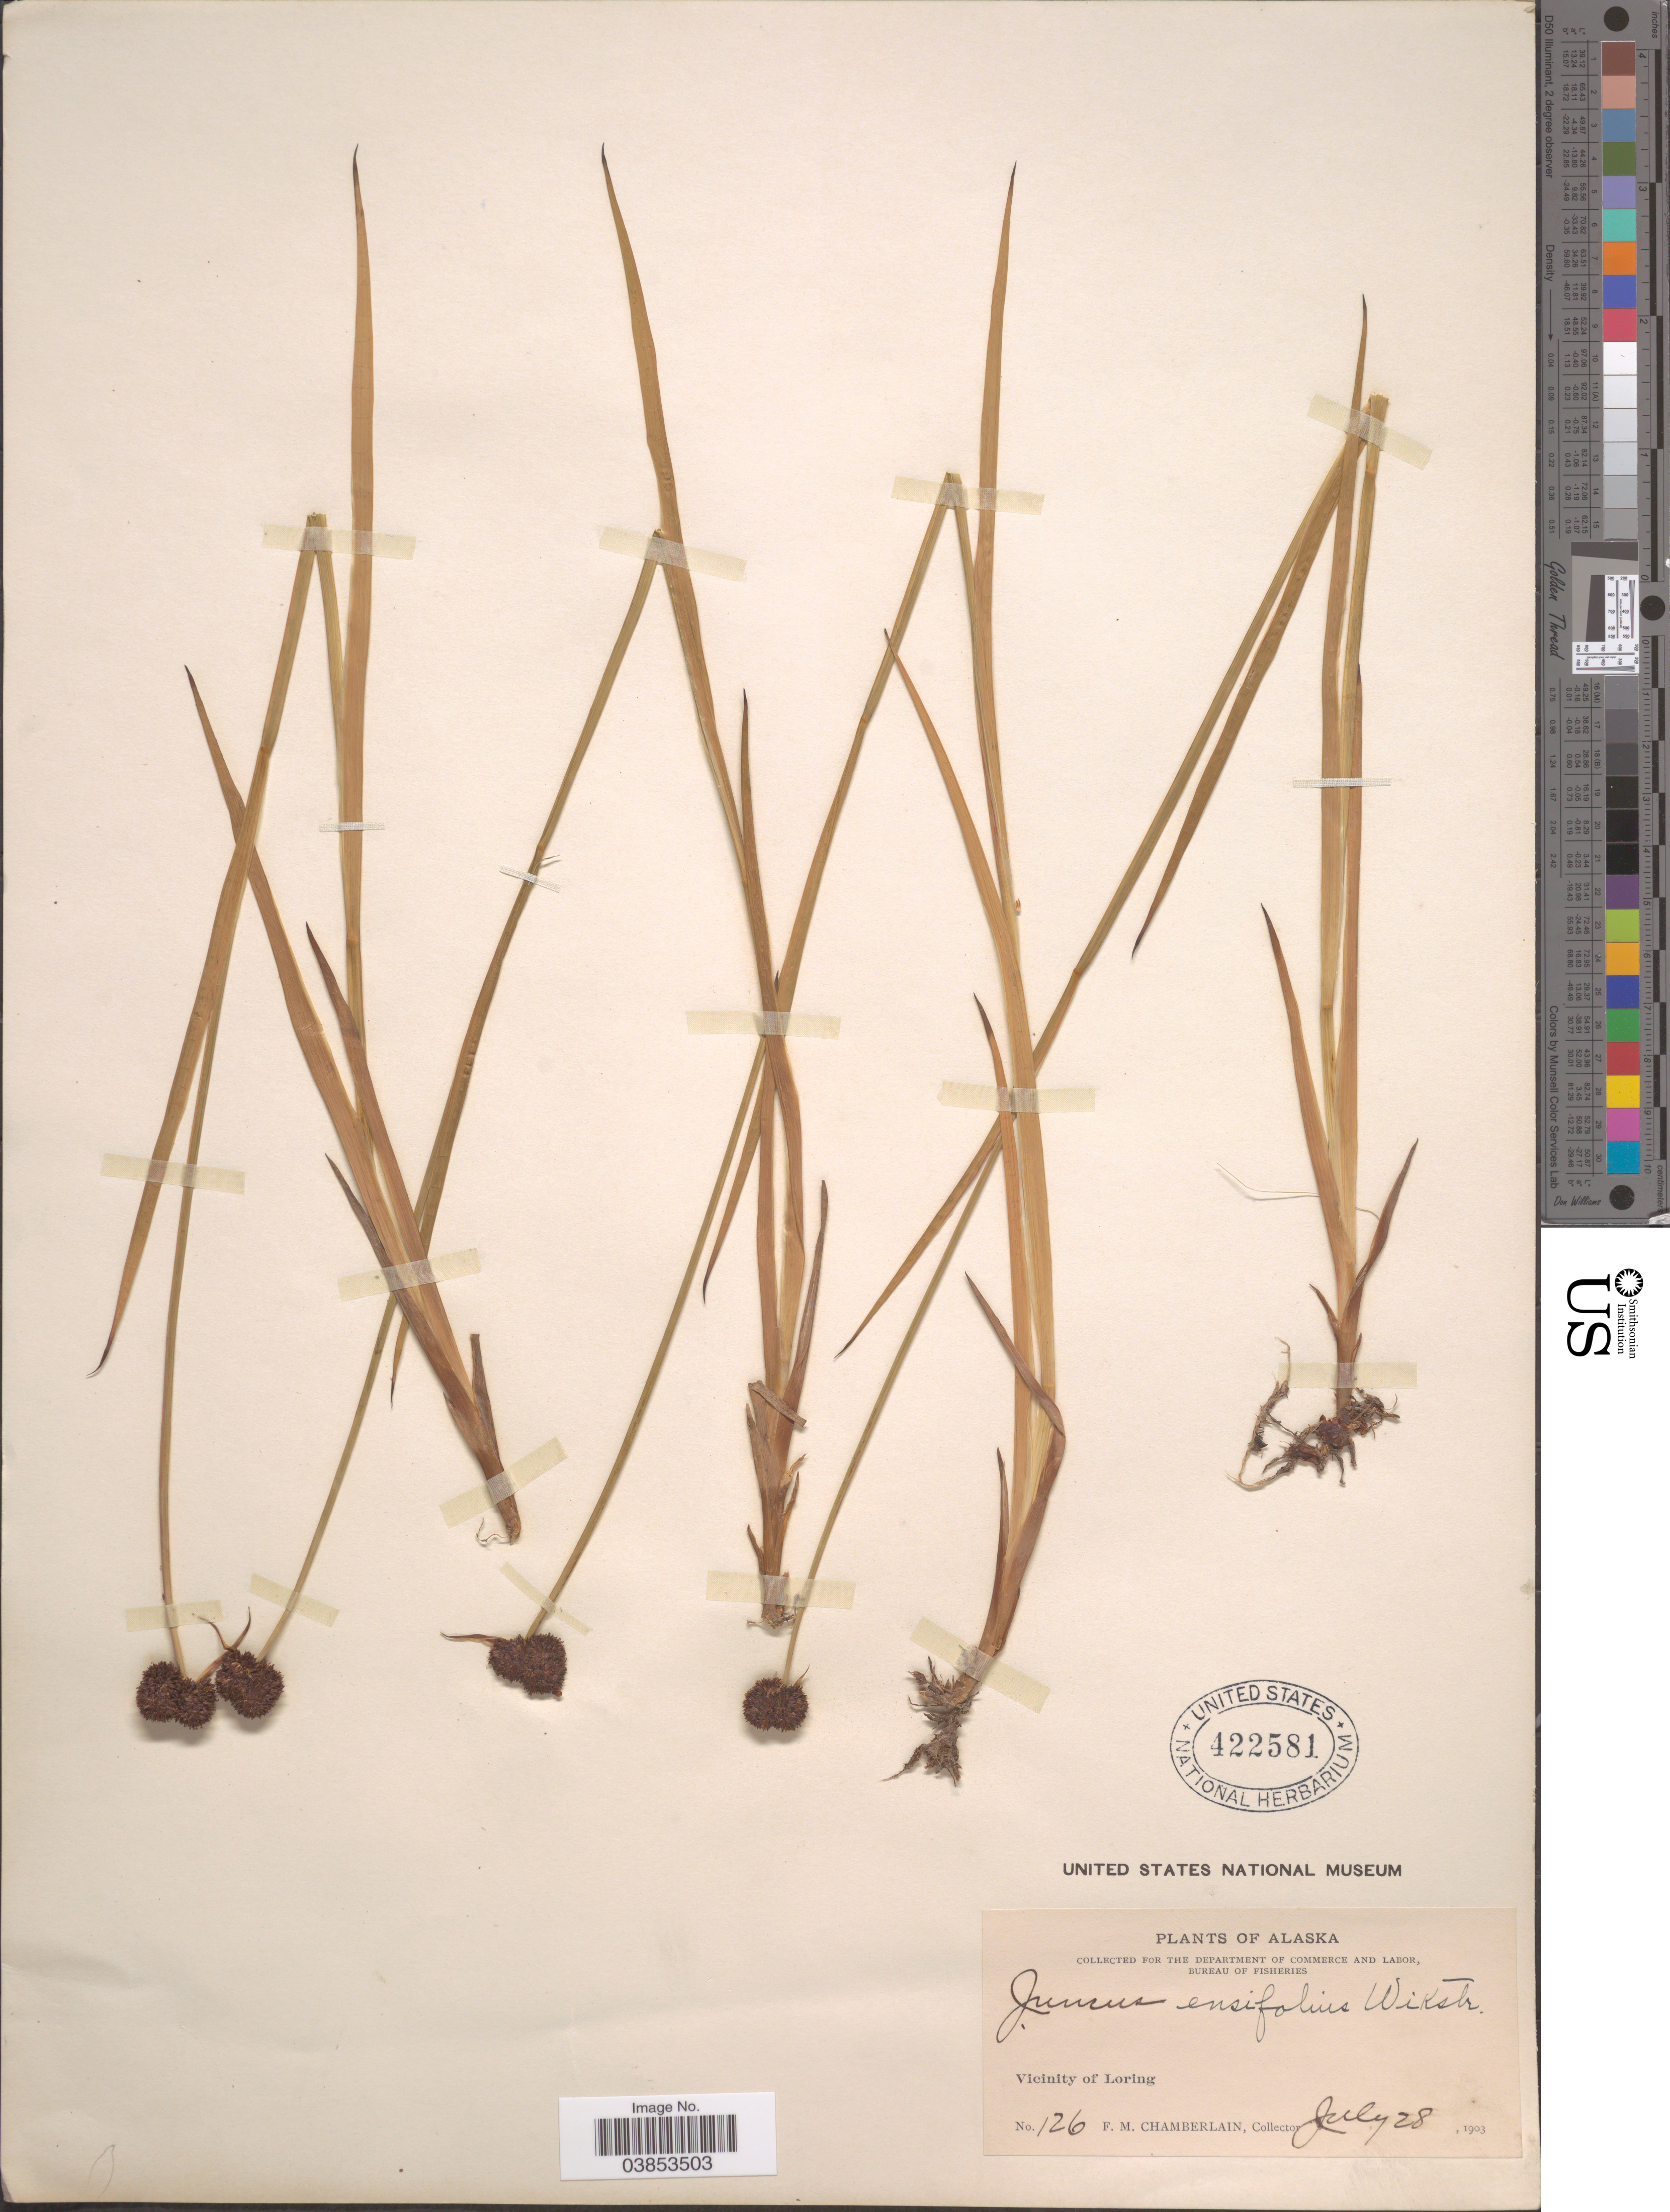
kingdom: Plantae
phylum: Tracheophyta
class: Liliopsida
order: Poales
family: Juncaceae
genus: Juncus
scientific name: Juncus ensifolius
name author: Wikstr.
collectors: F. Chamberlain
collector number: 126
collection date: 1903-07-28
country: United States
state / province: Alaska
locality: Vicinity of Loring.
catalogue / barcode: US 422581